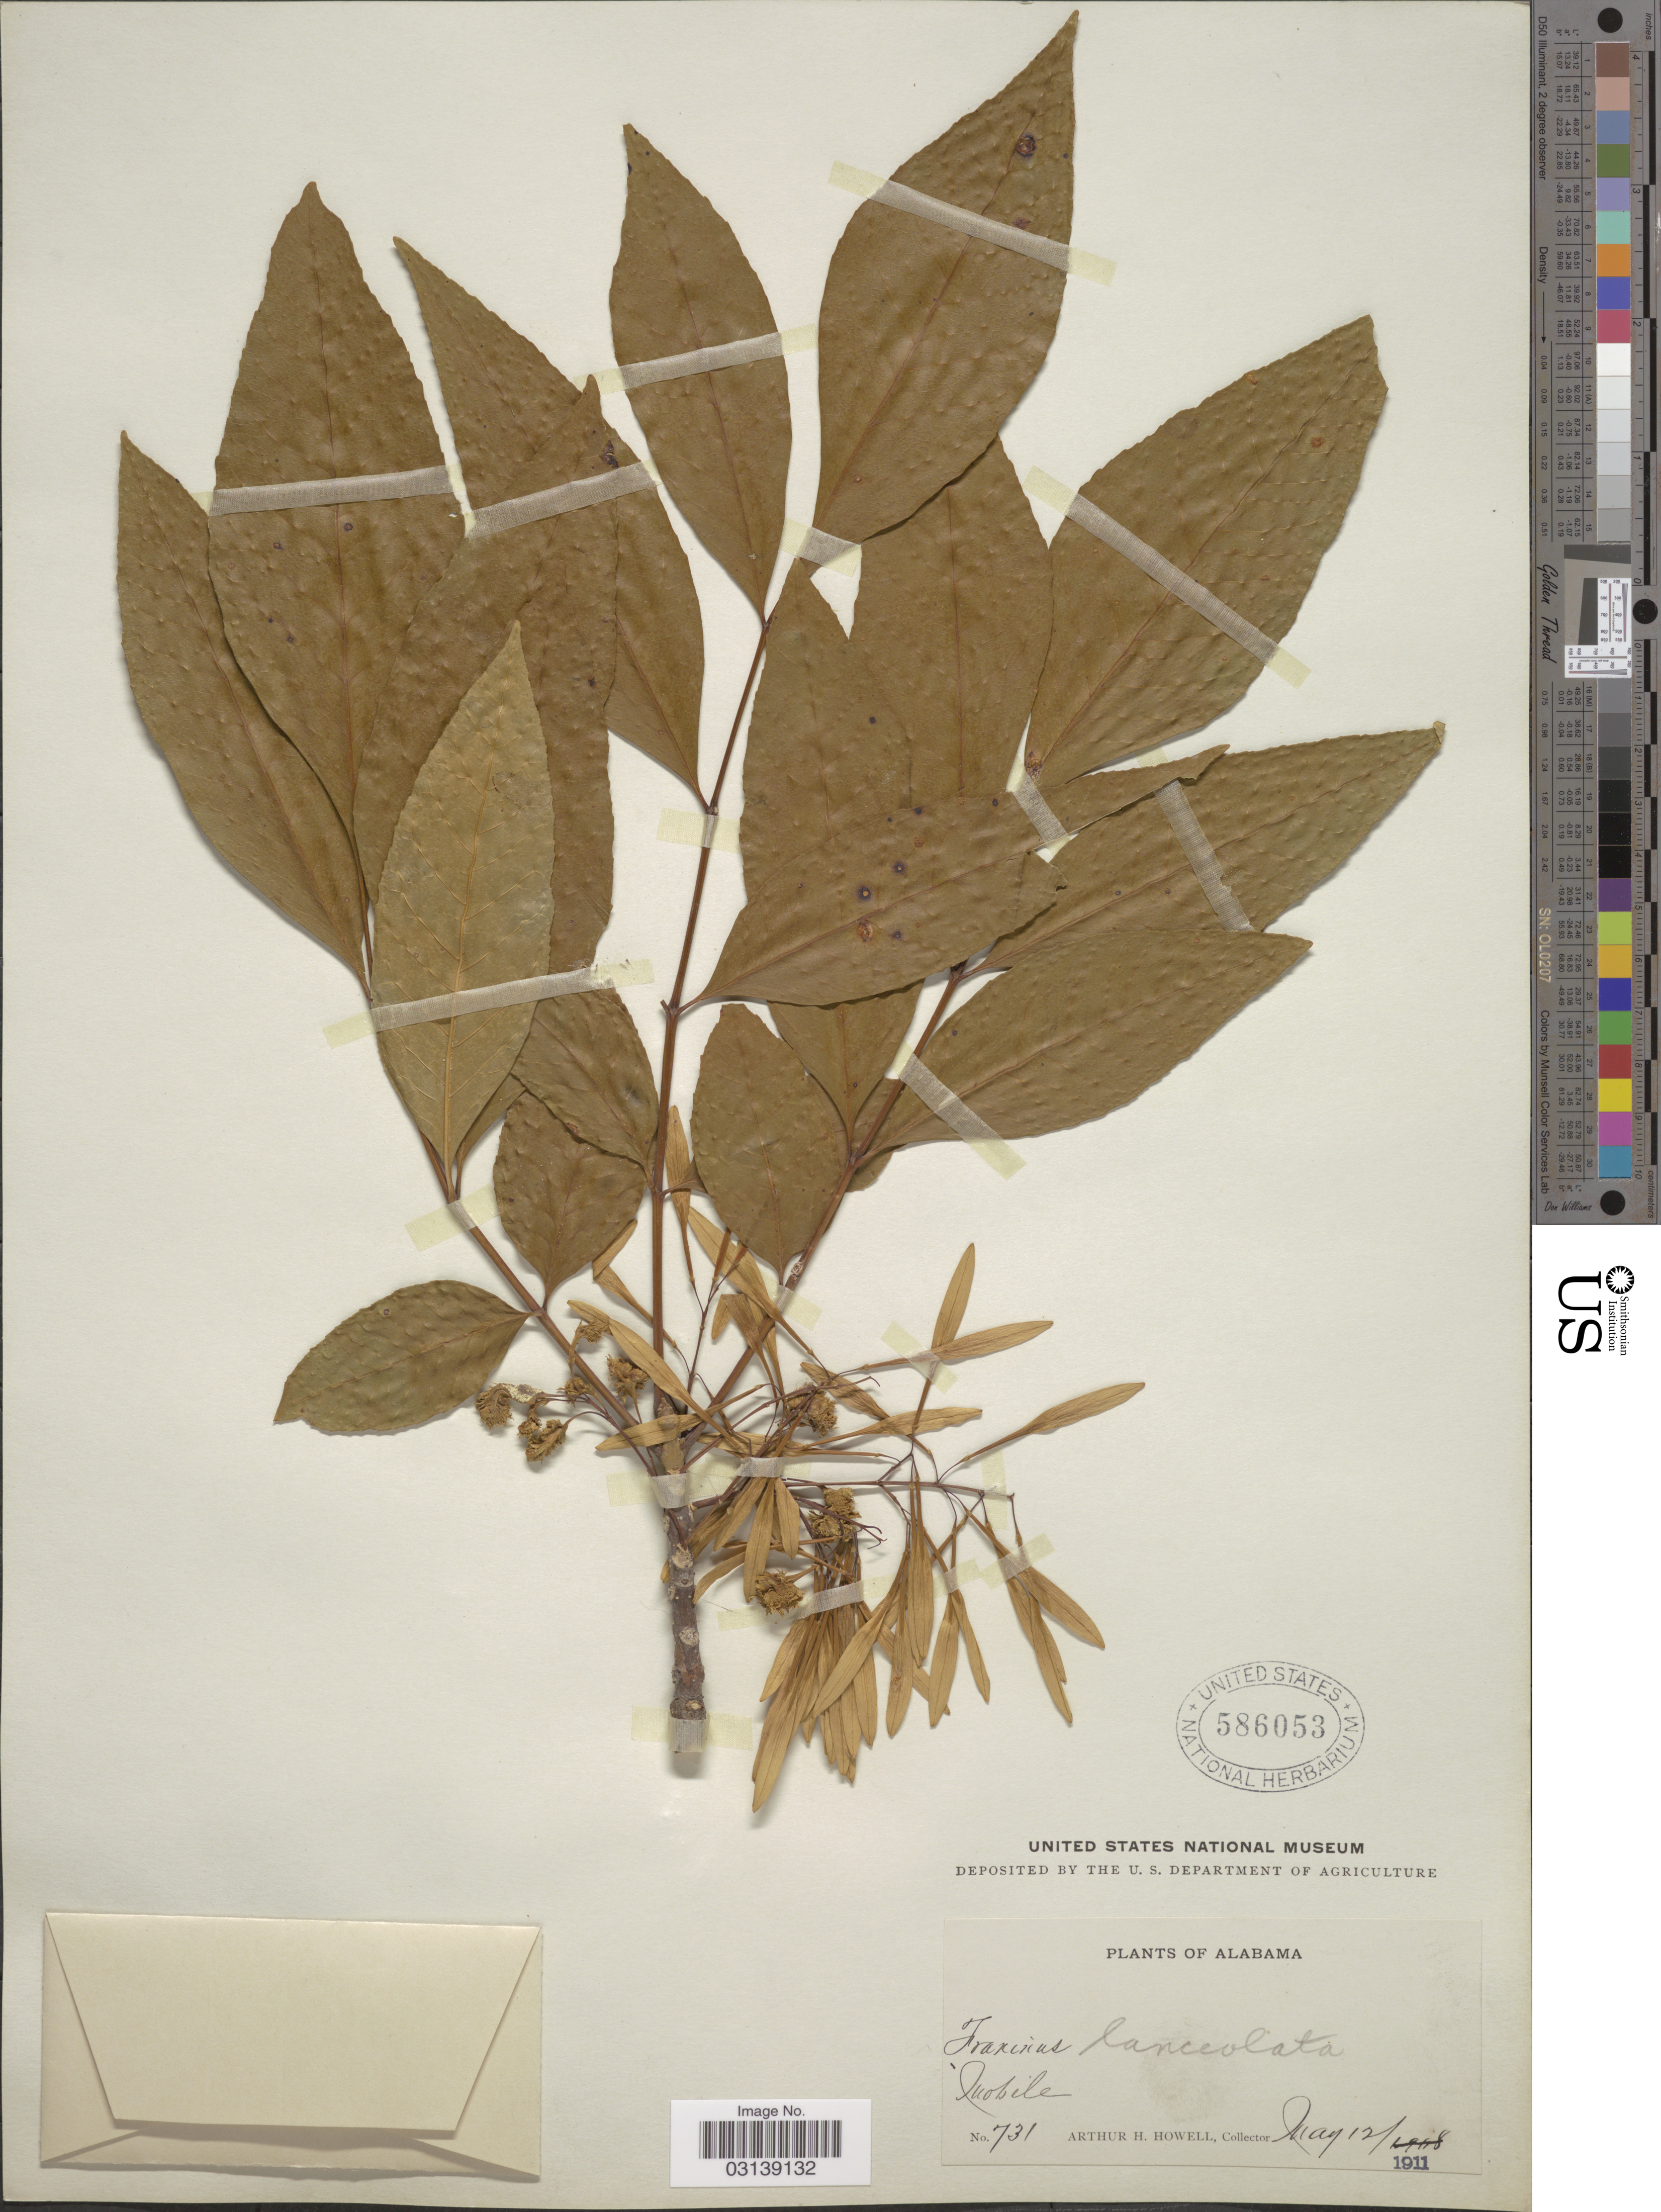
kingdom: Plantae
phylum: Tracheophyta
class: Magnoliopsida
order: Lamiales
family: Oleaceae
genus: Fraxinus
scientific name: Fraxinus pennsylvanica var. lanceolata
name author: Sarg.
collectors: A. Howell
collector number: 731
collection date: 1911-05-12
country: United States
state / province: Alabama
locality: Mobile.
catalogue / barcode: US 586053